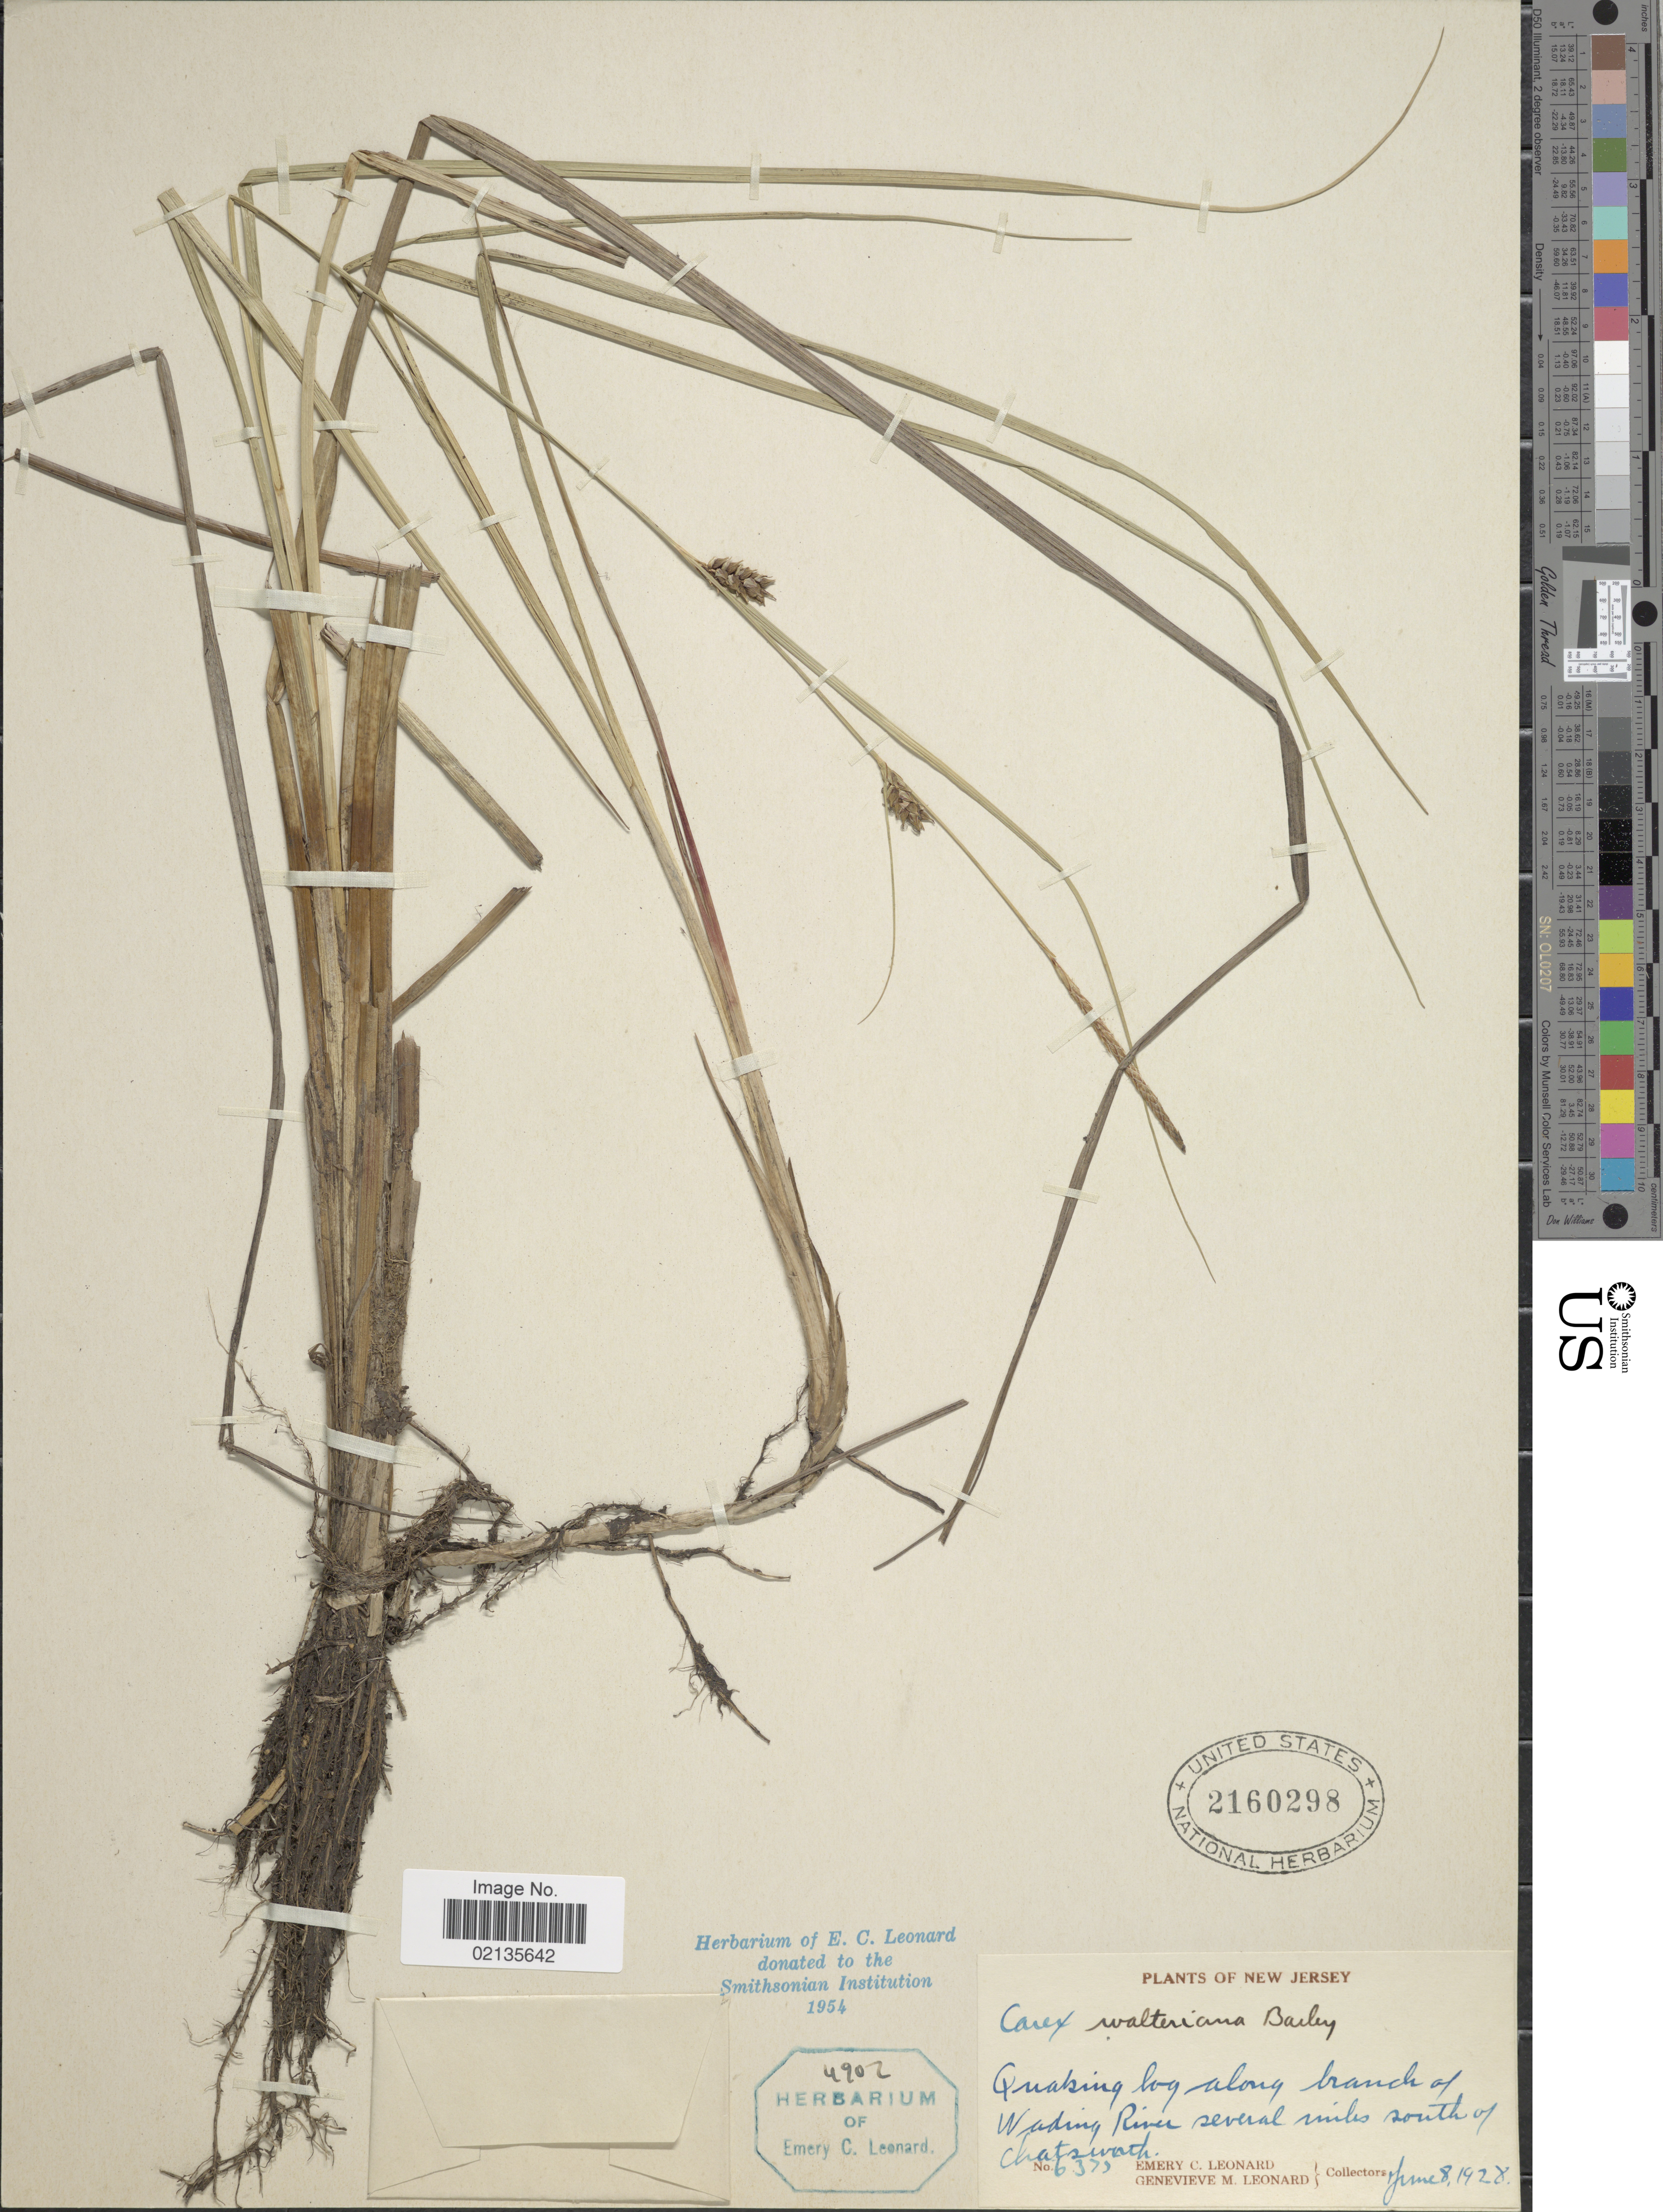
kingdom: Plantae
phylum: Tracheophyta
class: Liliopsida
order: Poales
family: Cyperaceae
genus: Carex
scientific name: Carex striata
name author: Michx.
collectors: E. C. Leonard & G. M. Leonard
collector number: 6375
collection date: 1928-06-08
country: United States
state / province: New Jersey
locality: Quaking bog along branch of Wading River several miles south of Chatsworth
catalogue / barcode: US 2160298